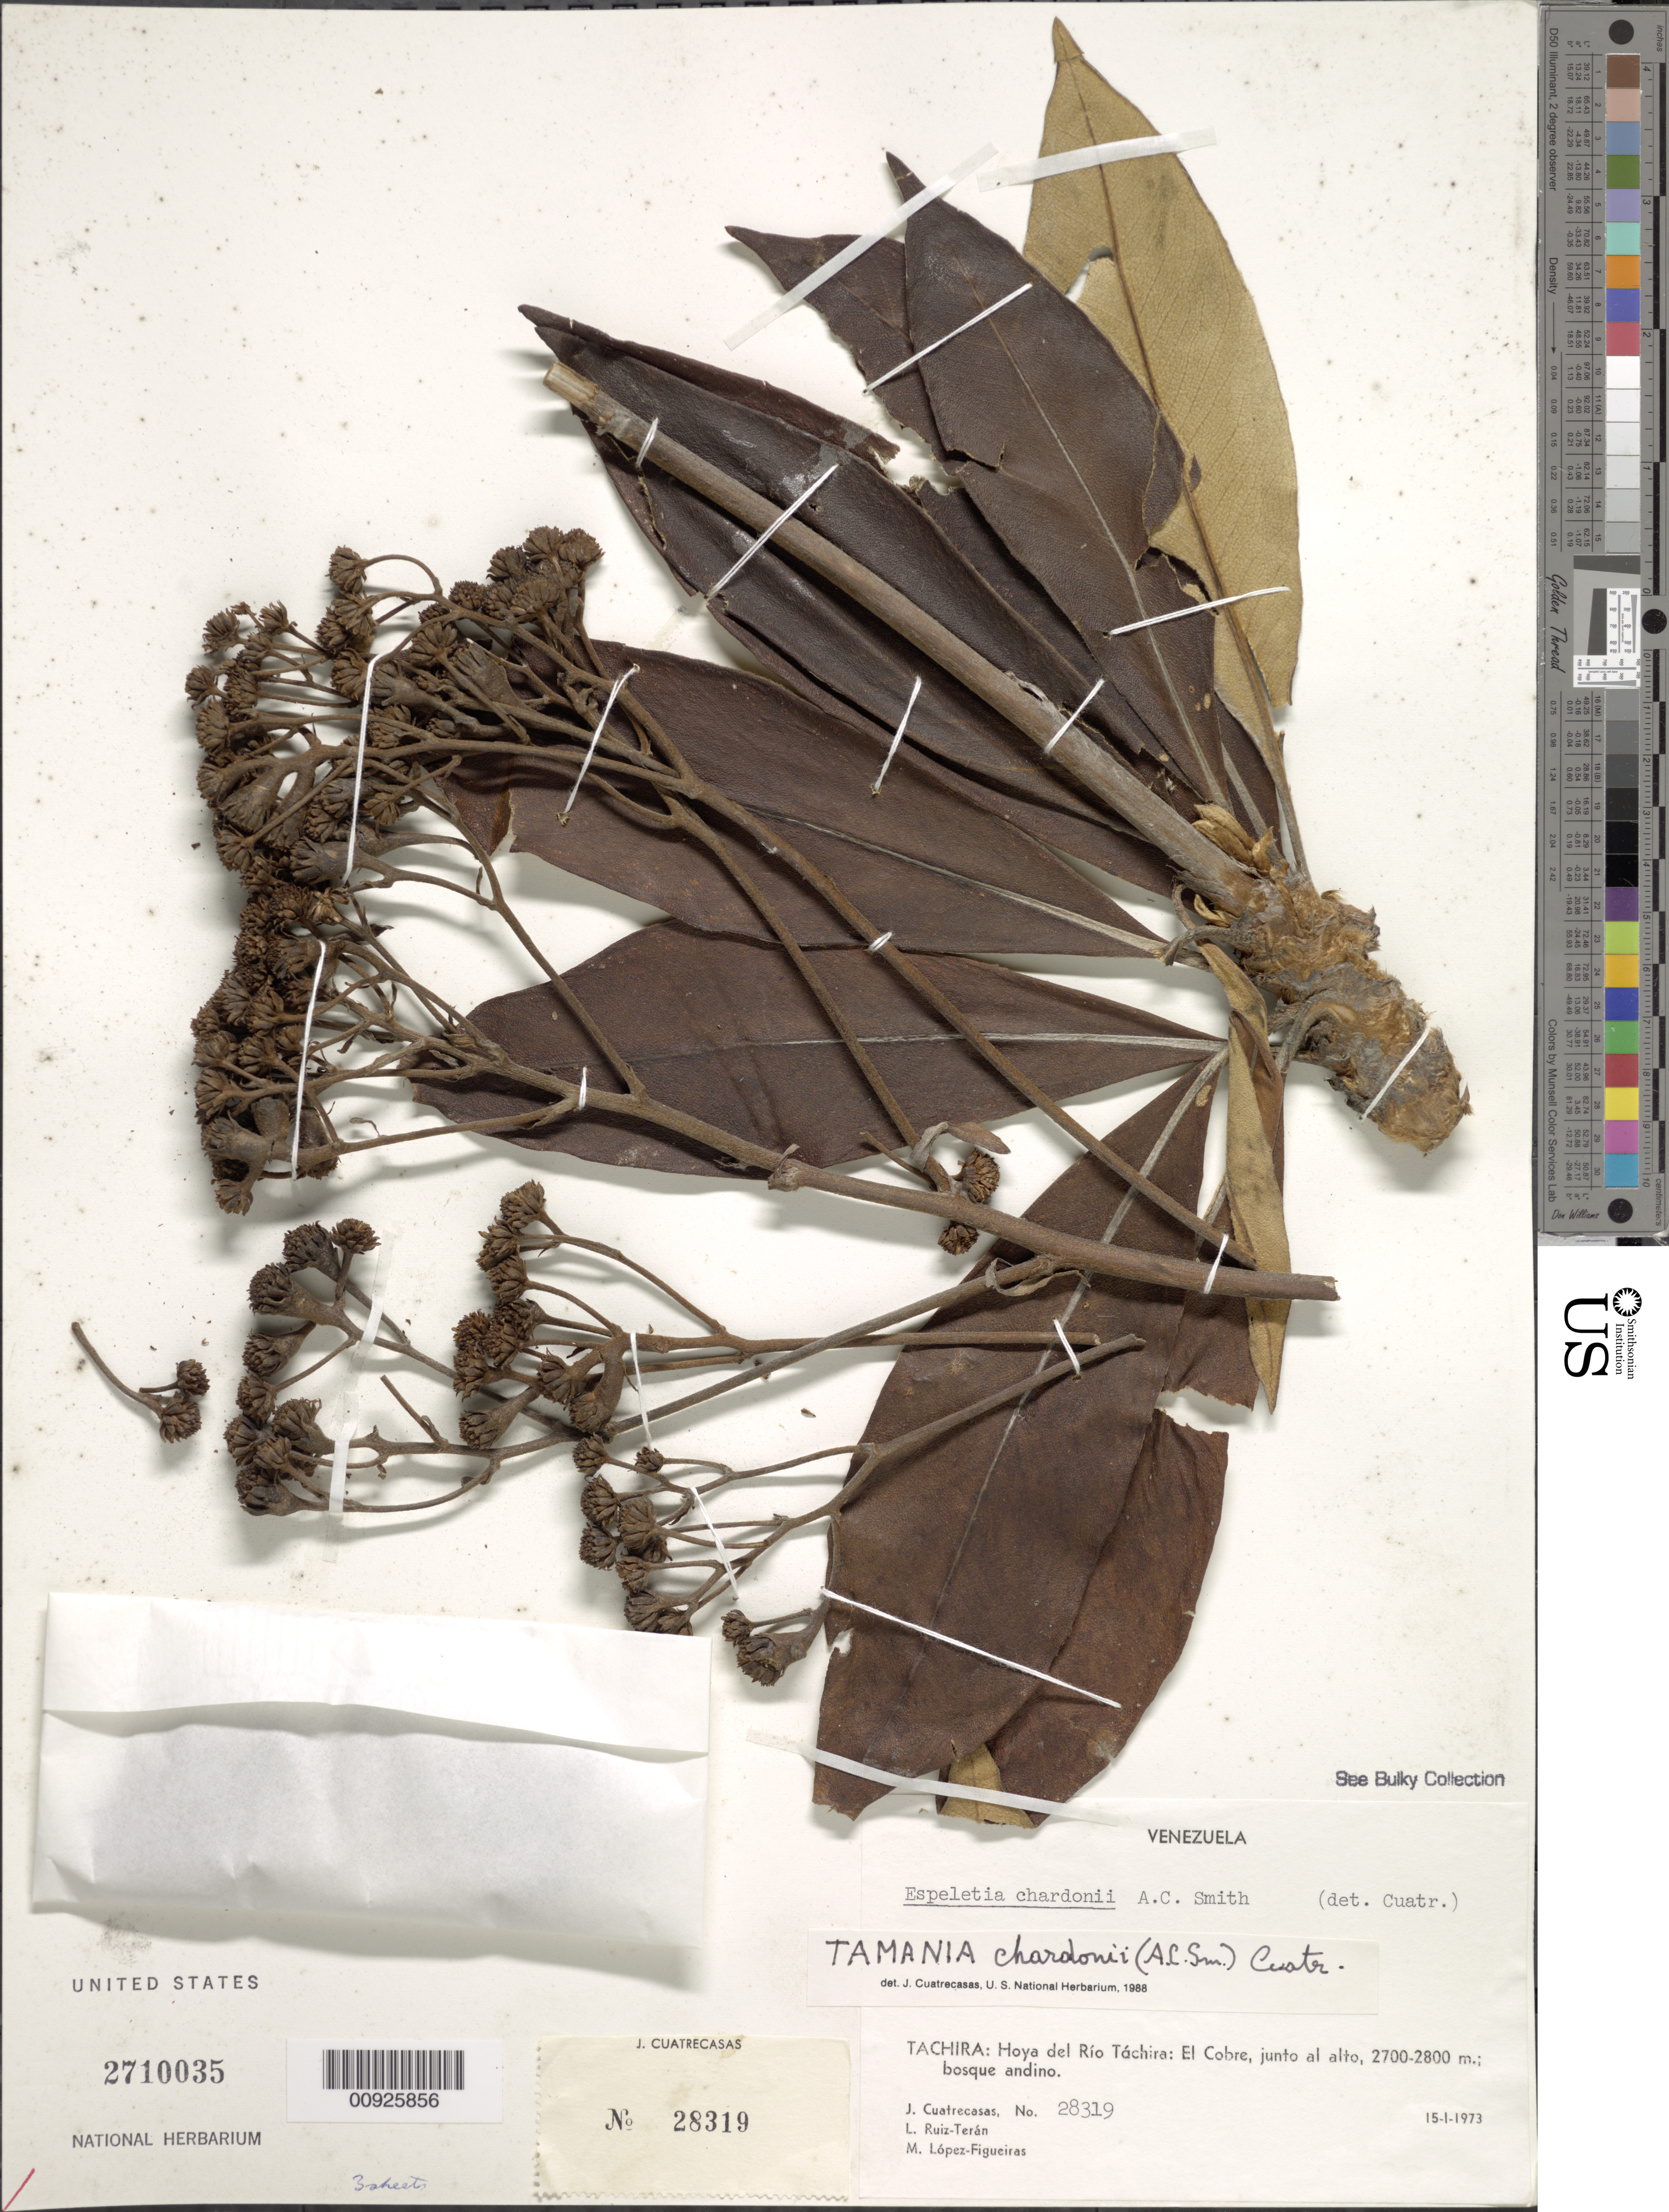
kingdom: Plantae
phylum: Tracheophyta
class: Magnoliopsida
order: Asterales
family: Asteraceae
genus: Tamania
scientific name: Tamania chardonii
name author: (A.C. Sm.) Cuatrec.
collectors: J. Cuatrecasas, L. E. Ruíz-Terán & M. López Figueiras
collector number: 28319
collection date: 1973-01-15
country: Venezuela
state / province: Táchira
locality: Hoya del Río Táchira, El Cobre, junto al alto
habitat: Bosque andino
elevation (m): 2700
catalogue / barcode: US 2710035